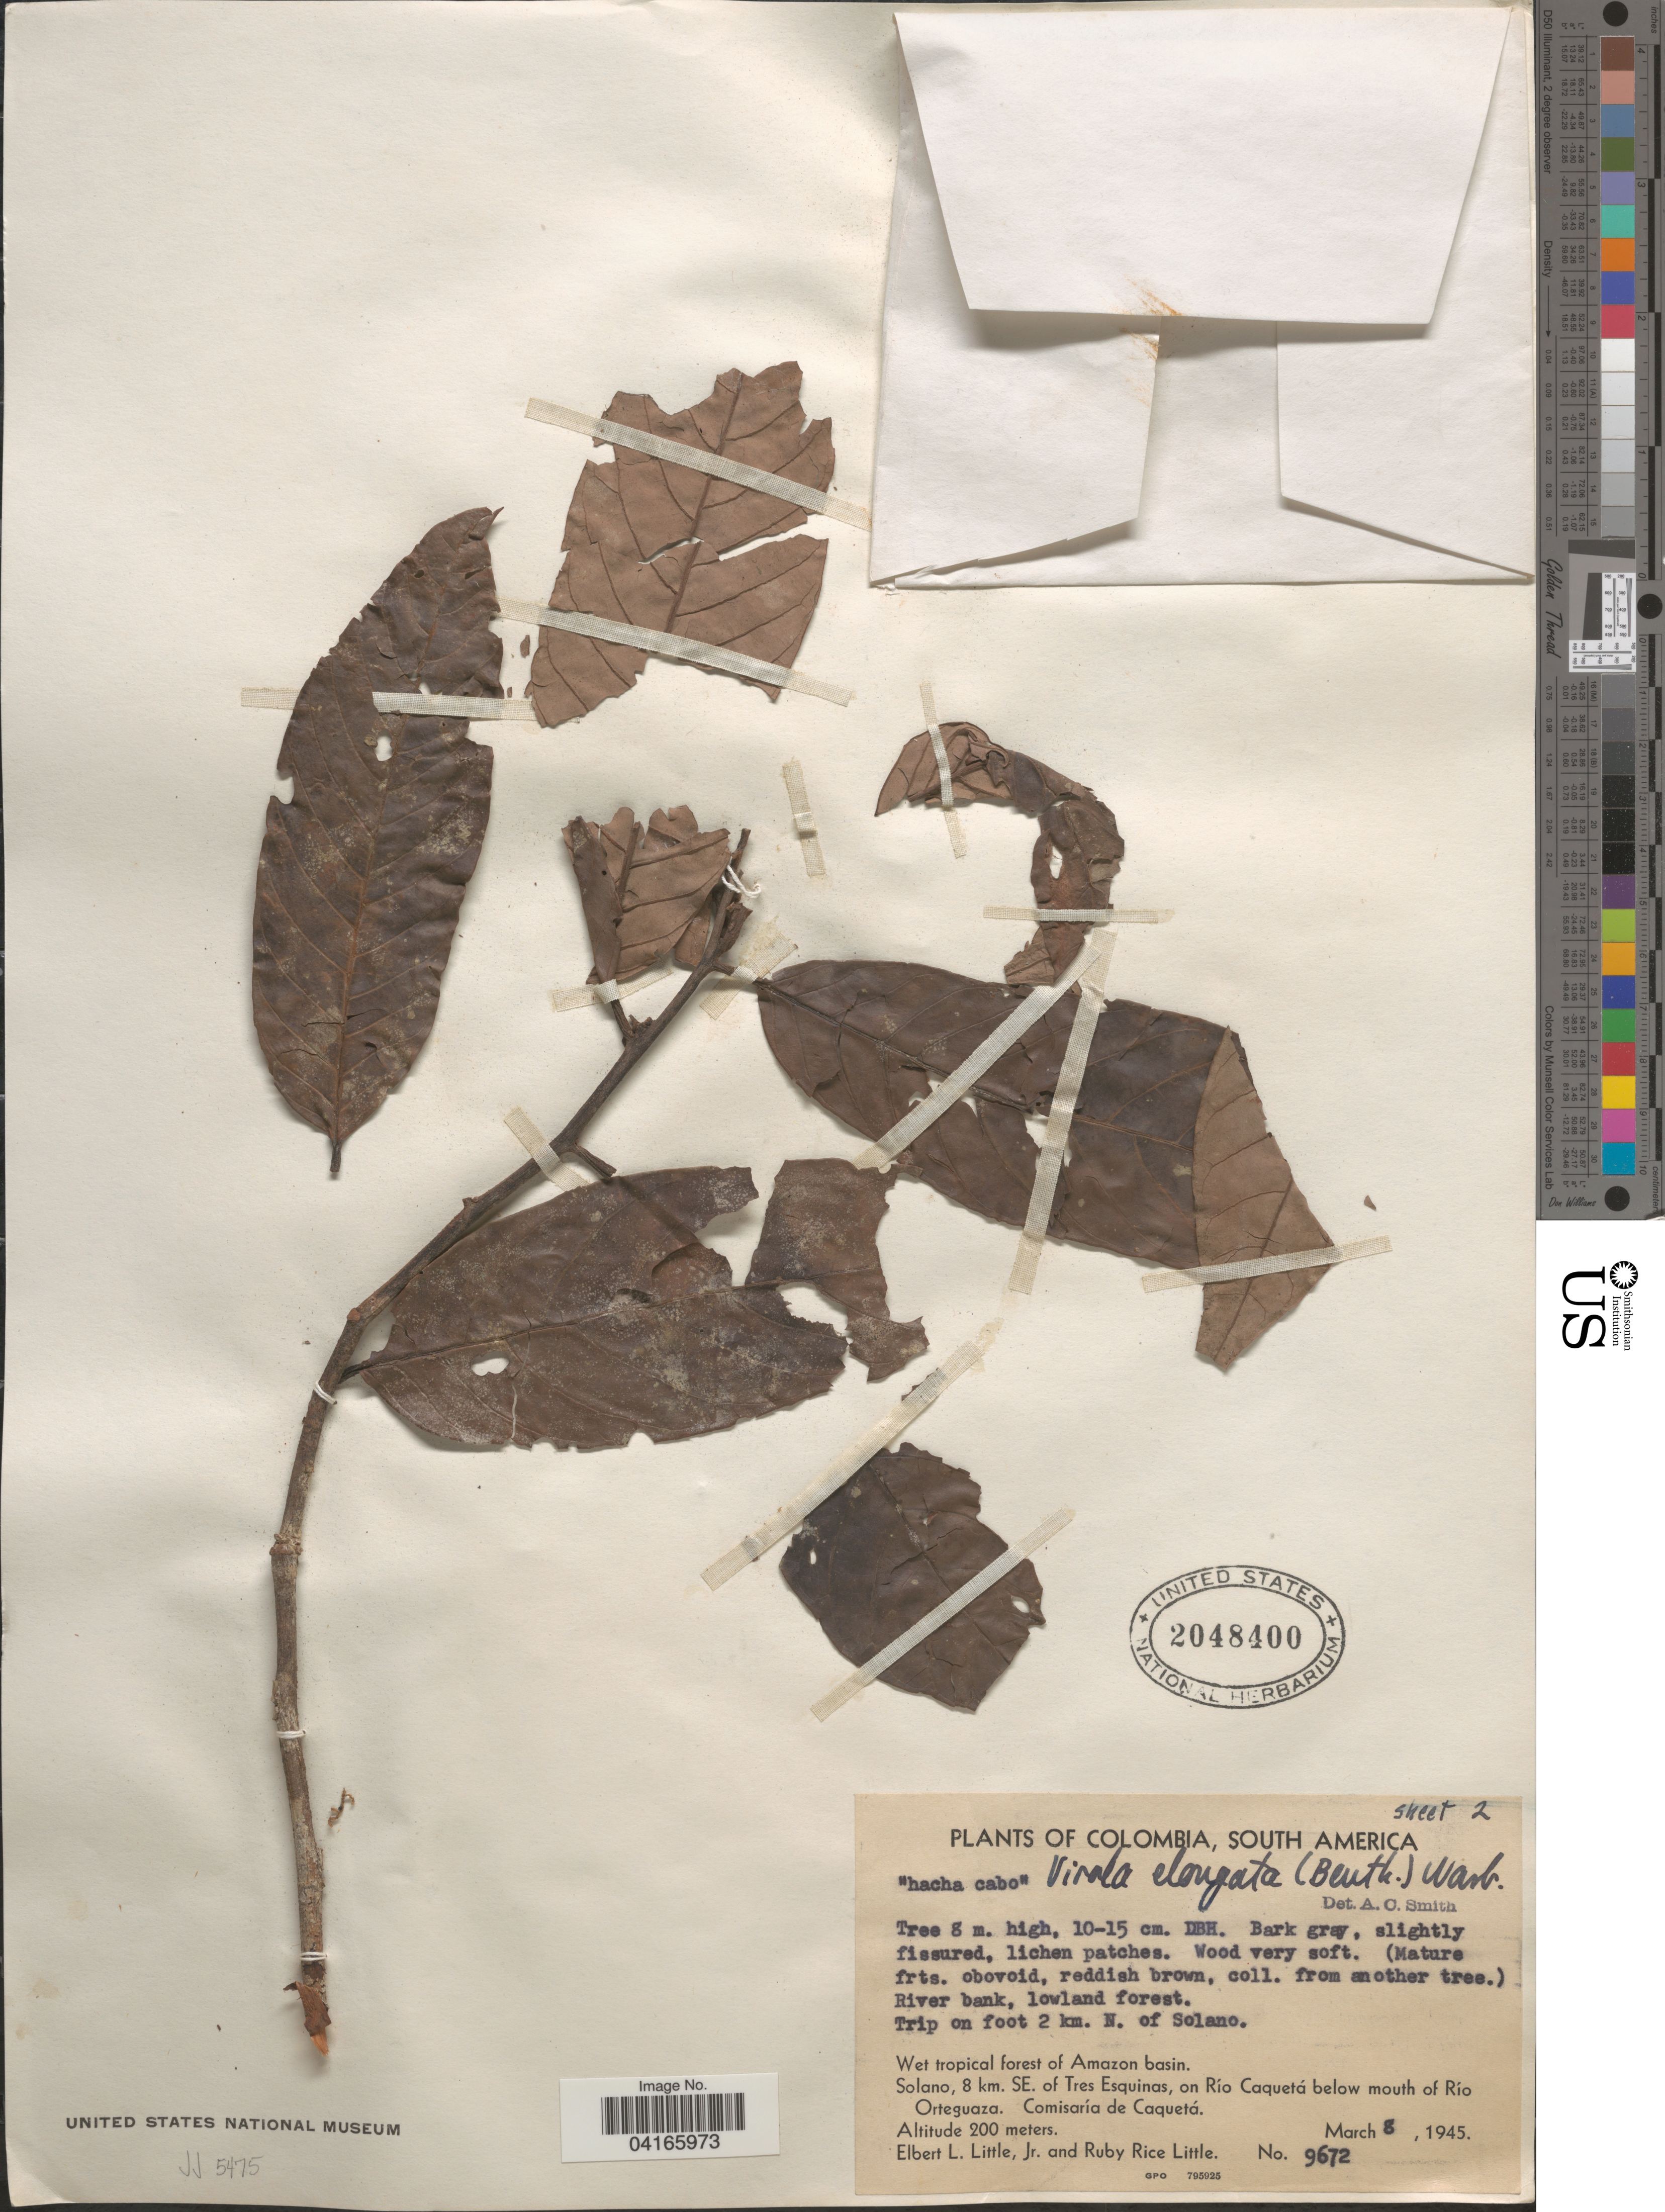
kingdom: Plantae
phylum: Tracheophyta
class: Magnoliopsida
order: Magnoliales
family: Myristicaceae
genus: Virola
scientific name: Virola elongata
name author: (Benth.) Warb.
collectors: E. L. Little & R. R. Little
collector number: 9672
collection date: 1945-03-08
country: Colombia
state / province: Caquetá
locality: Trip on foot 2 km. N. of Solano. Wet tropical forest of Amazon basin. Solano, 8 km. SE. of Tres Esquinas, on Río Caquetá below mouth of Río Orteguaza. Comisaría de Caquetá.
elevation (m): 200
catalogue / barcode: US 2048400